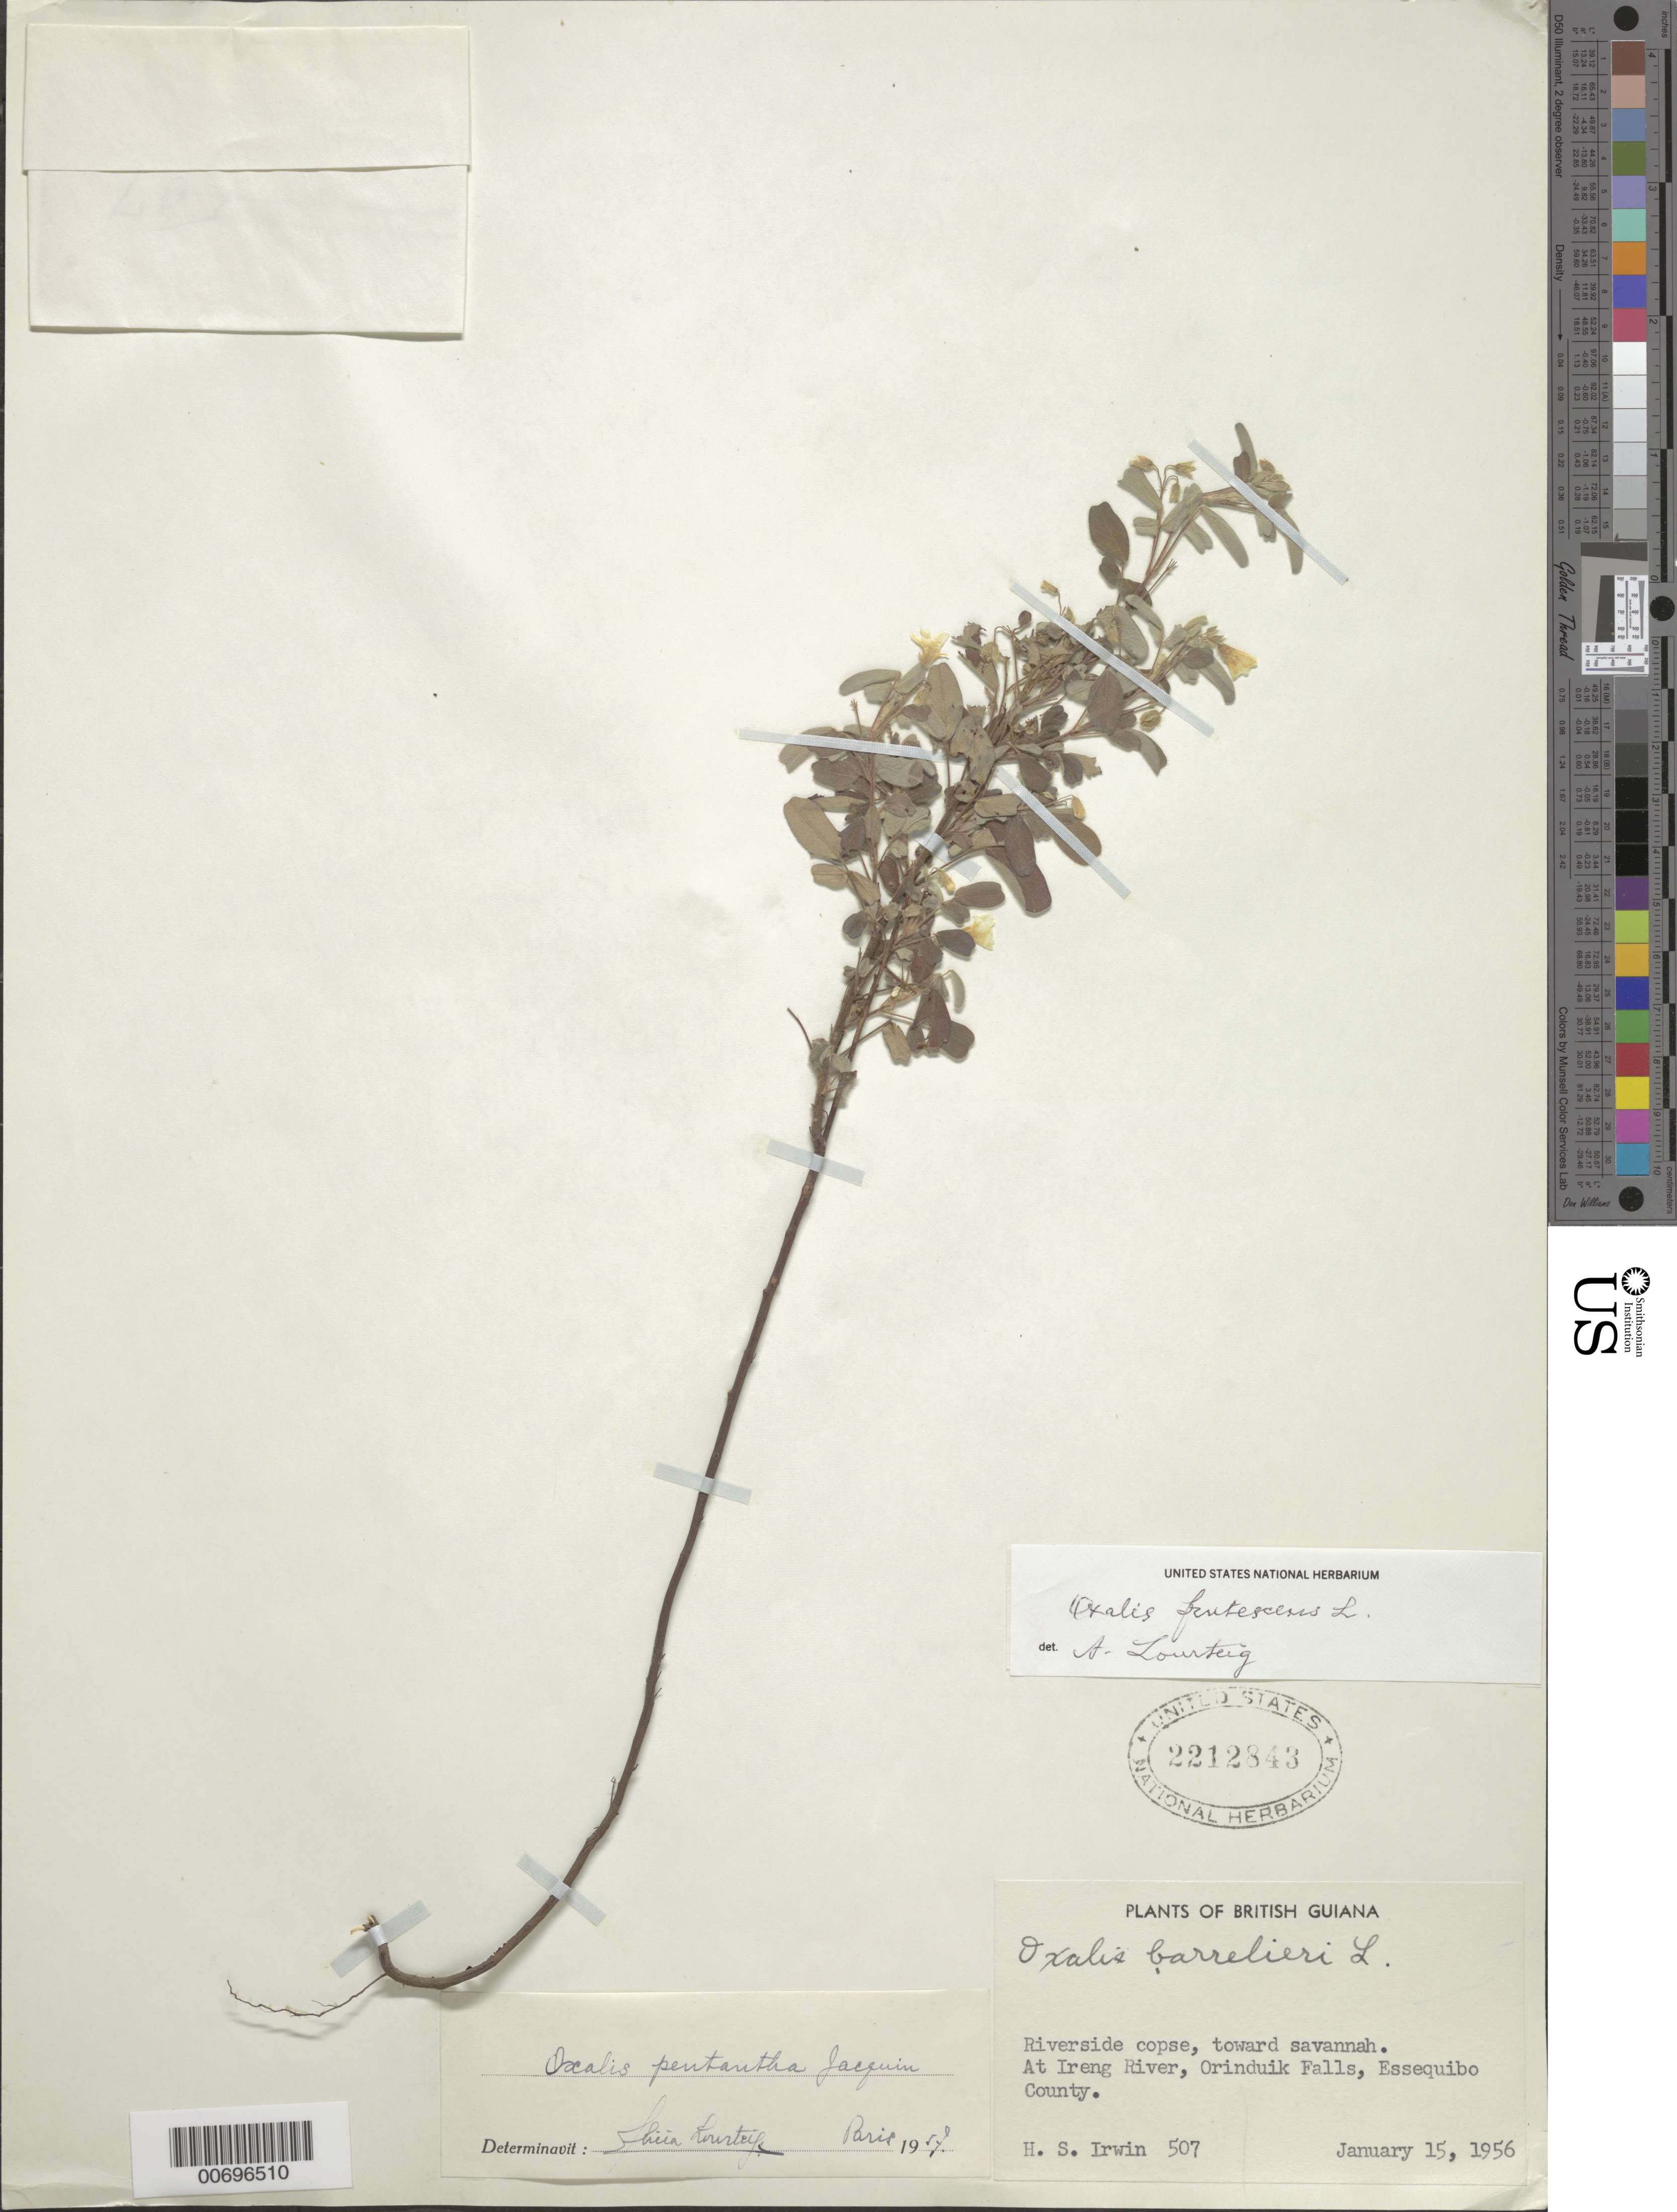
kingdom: Plantae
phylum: Tracheophyta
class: Magnoliopsida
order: Oxalidales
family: Oxalidaceae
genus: Oxalis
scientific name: Oxalis frutescens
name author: L.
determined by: Lourteig, A.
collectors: H. Irwin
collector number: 507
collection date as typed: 15-Jan-56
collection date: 1956-01-15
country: Guyana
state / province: Potaro-Siparuni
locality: Ireng R., Orinduik Falls, Essequibo County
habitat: Riverside copse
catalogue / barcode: US 2212843